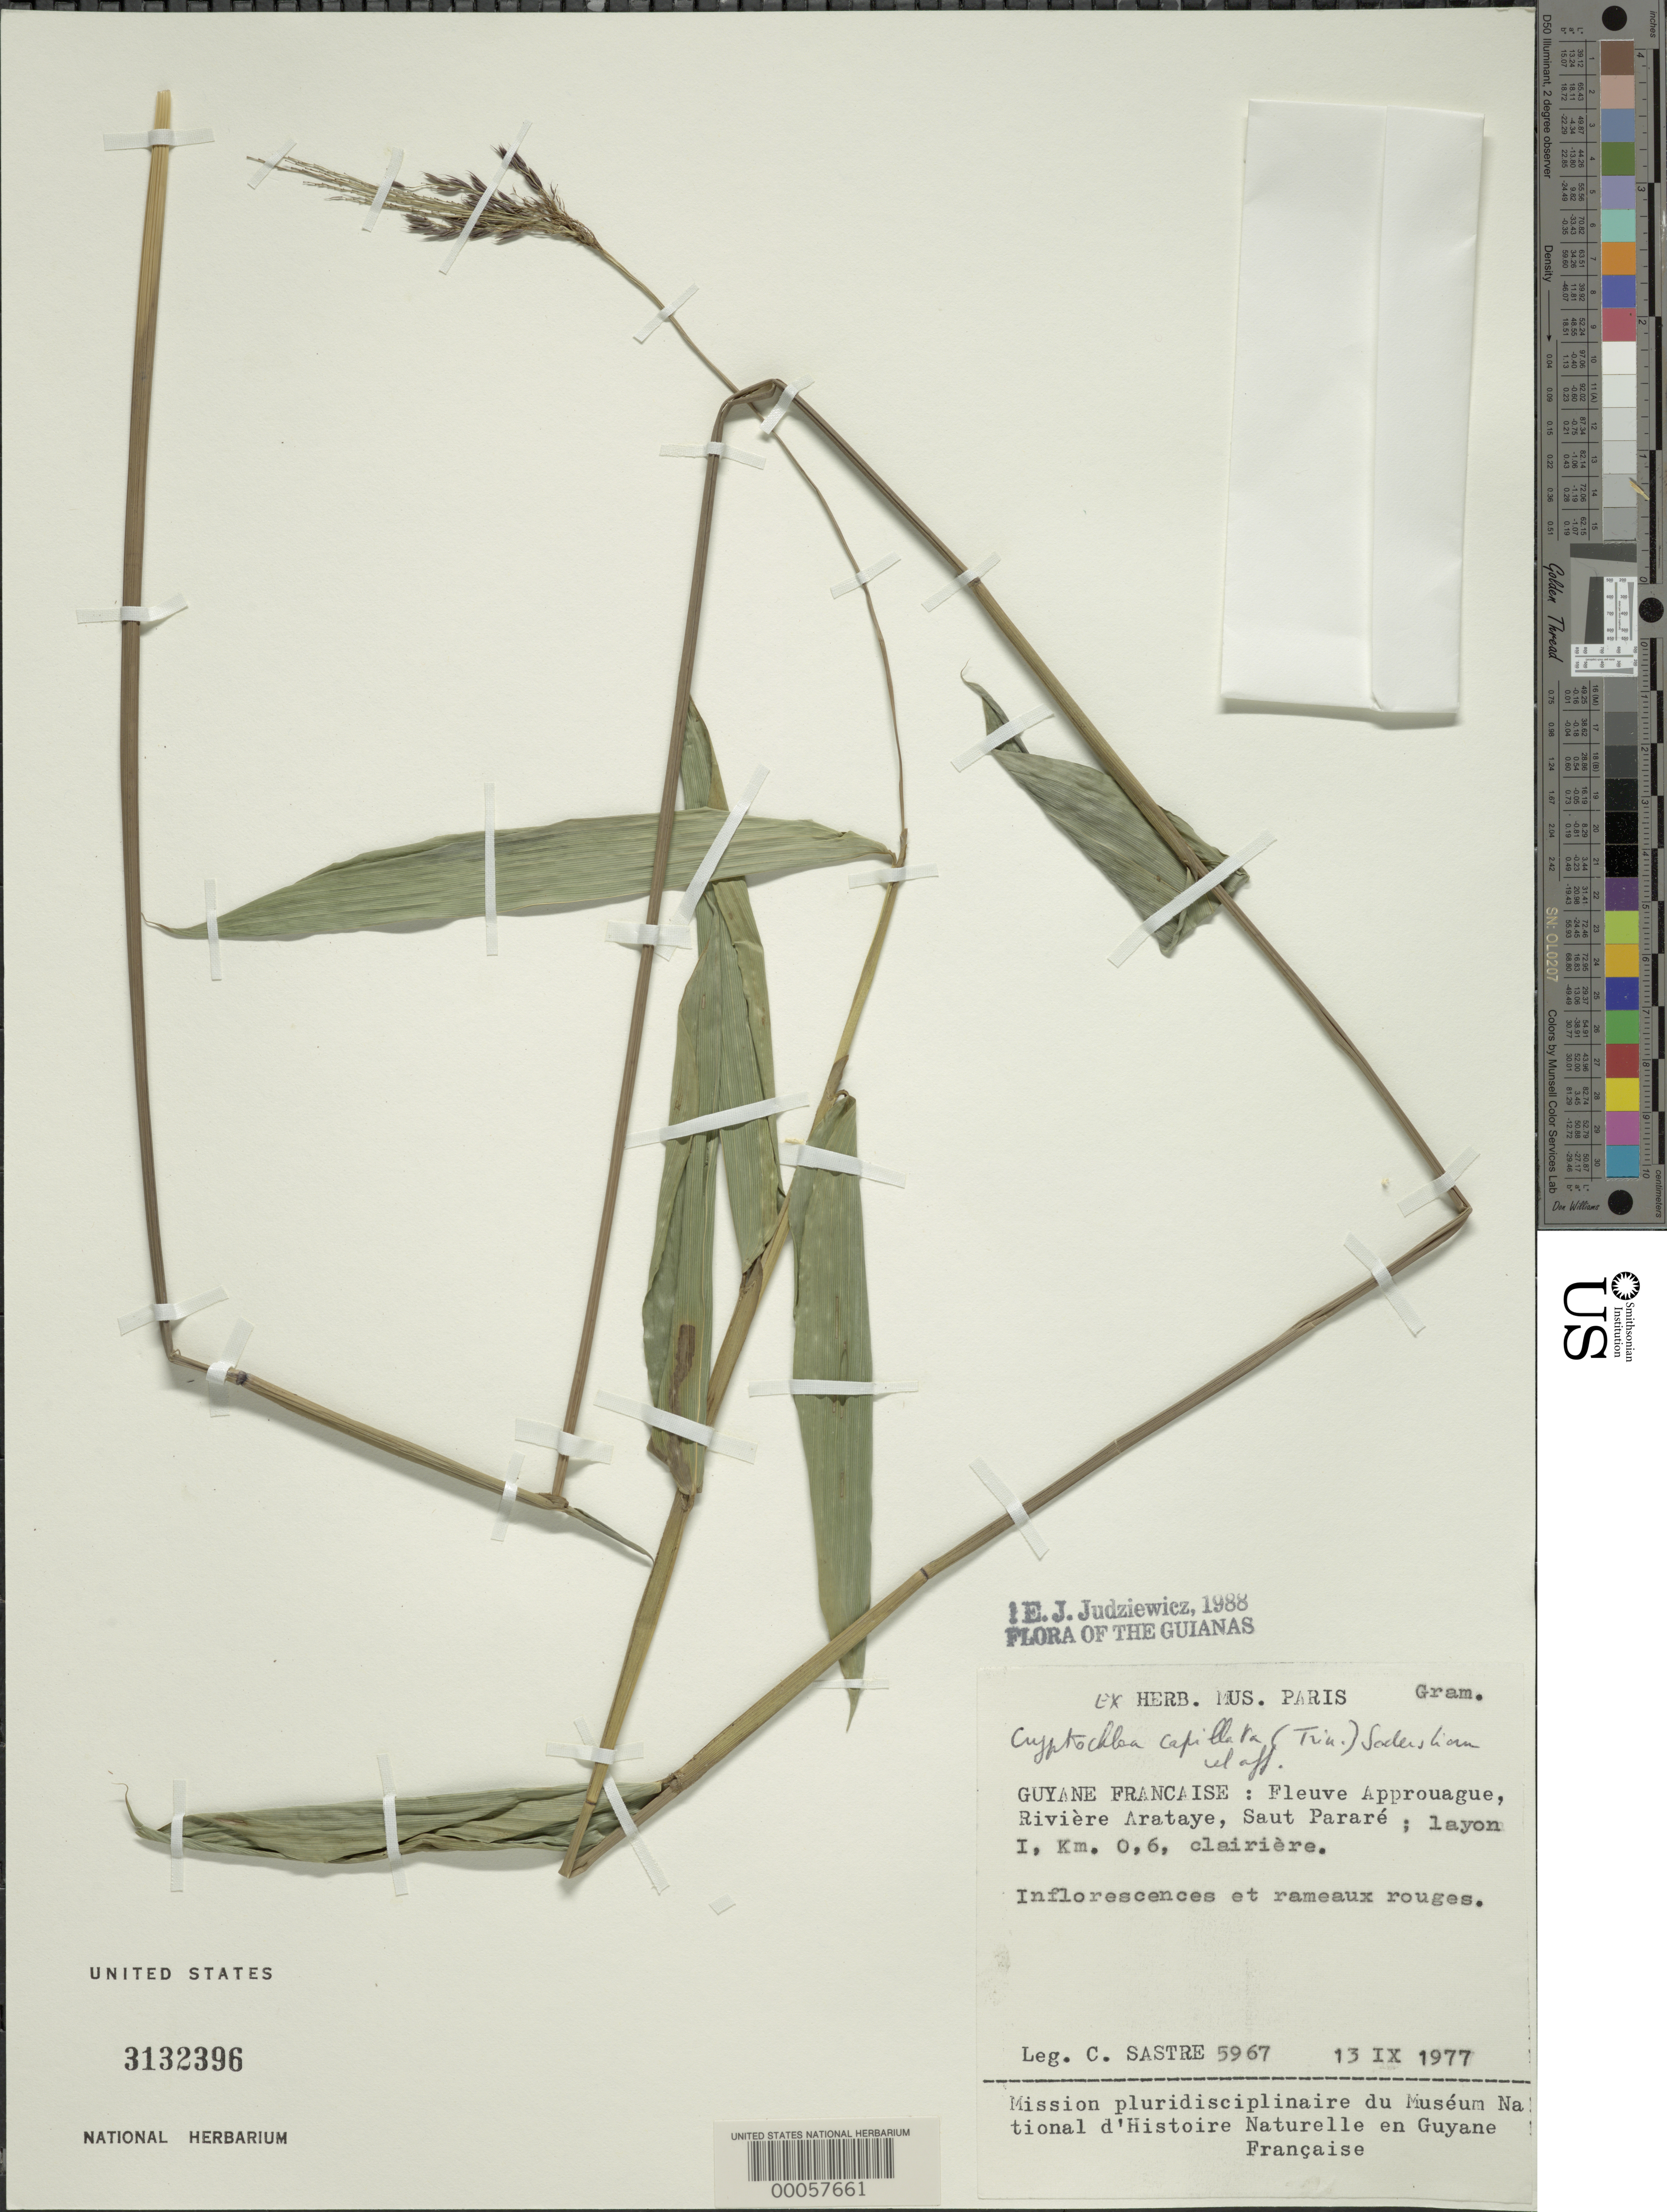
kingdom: Plantae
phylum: Tracheophyta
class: Liliopsida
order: Poales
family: Poaceae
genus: Cryptochloa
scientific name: Cryptochloa capillata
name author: (Trin.) Soderstr.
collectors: C. H. L. Sastre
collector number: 5967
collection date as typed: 13 Sep 1977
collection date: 1977-09-13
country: French Guiana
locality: Fleuve approuague, riviere arataye, saut parare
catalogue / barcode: US 3132396